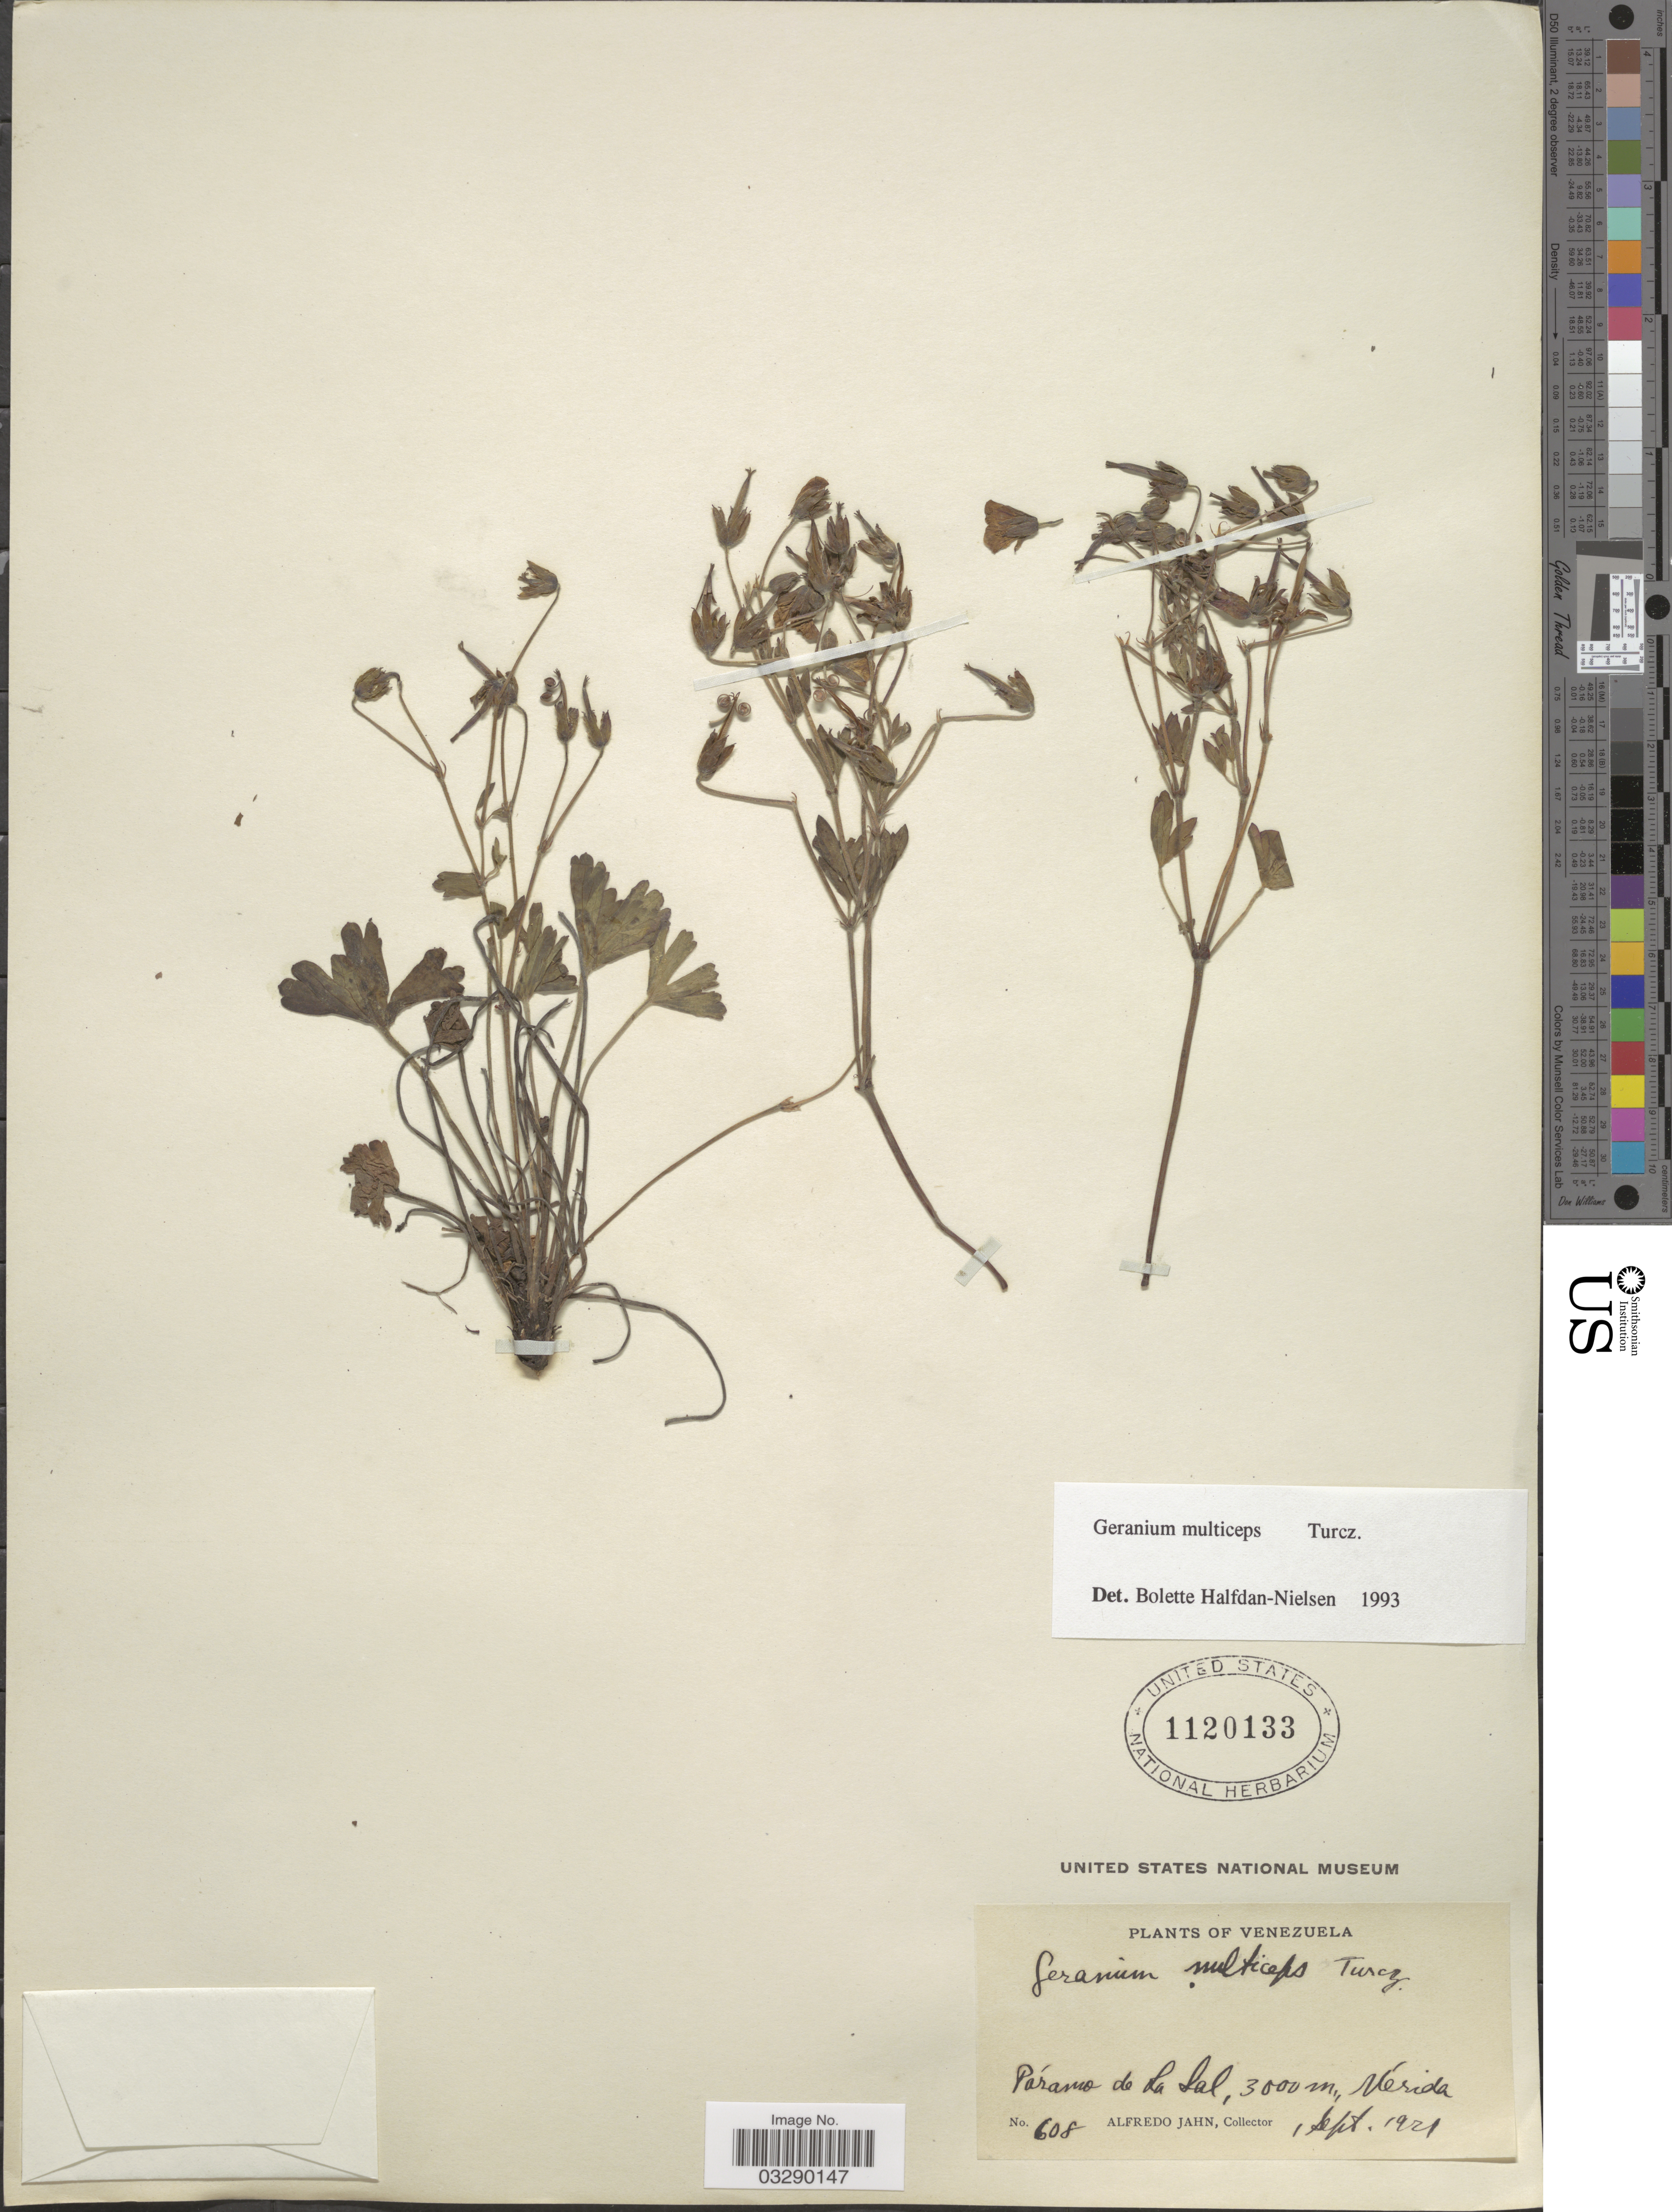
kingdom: Plantae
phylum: Tracheophyta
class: Magnoliopsida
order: Geraniales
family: Geraniaceae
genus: Geranium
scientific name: Geranium multiceps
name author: Turcz.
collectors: A. Jahn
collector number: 608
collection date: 1921-09-01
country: Venezuela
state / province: Mérida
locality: Páramo de La Sal.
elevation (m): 3000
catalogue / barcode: US 1120133